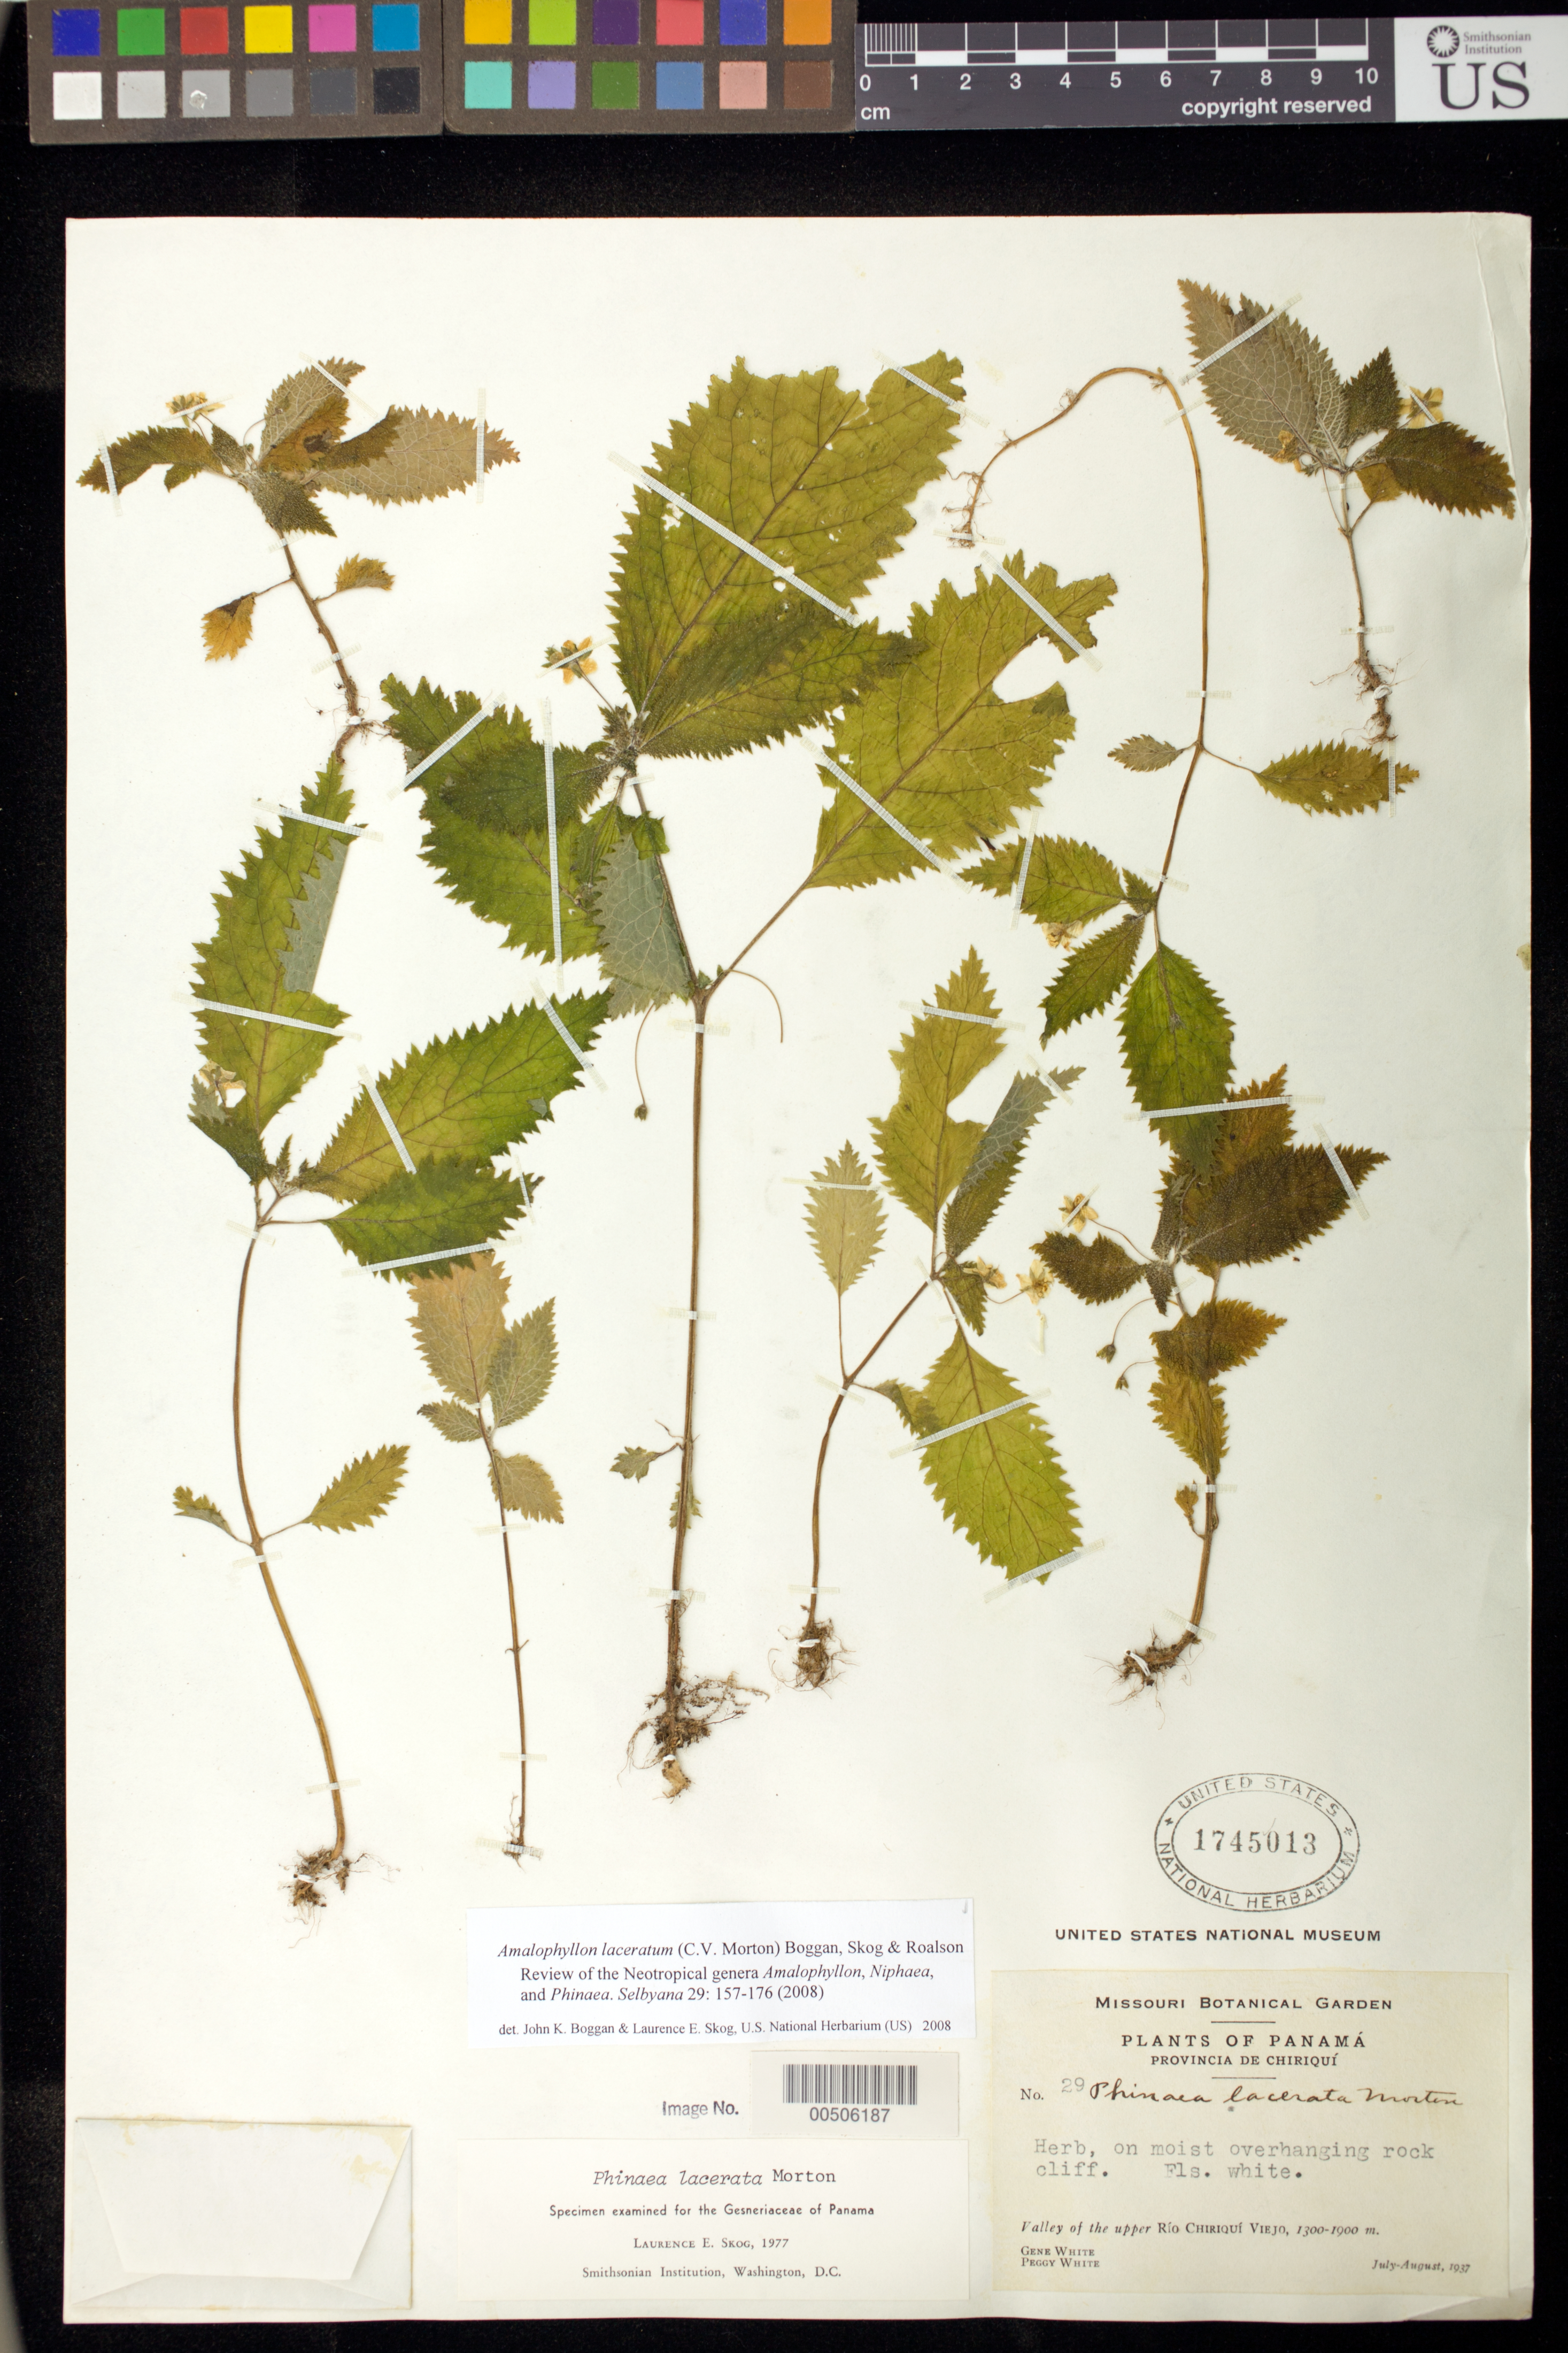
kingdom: Plantae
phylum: Tracheophyta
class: Magnoliopsida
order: Lamiales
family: Gesneriaceae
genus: Amalophyllon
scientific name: Amalophyllon laceratum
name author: (C.V. Morton) Boggan et al.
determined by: Boggan, J. K.; Skog, L. E.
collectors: G. White & P. White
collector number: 29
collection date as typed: Jul-Aug 1937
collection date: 1937-07/1937-08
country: Panama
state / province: Chiriquí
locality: Valley of the upper Río Chiriquí Viejo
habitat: On moist overhanging rock cliff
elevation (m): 1300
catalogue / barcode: US 1745013